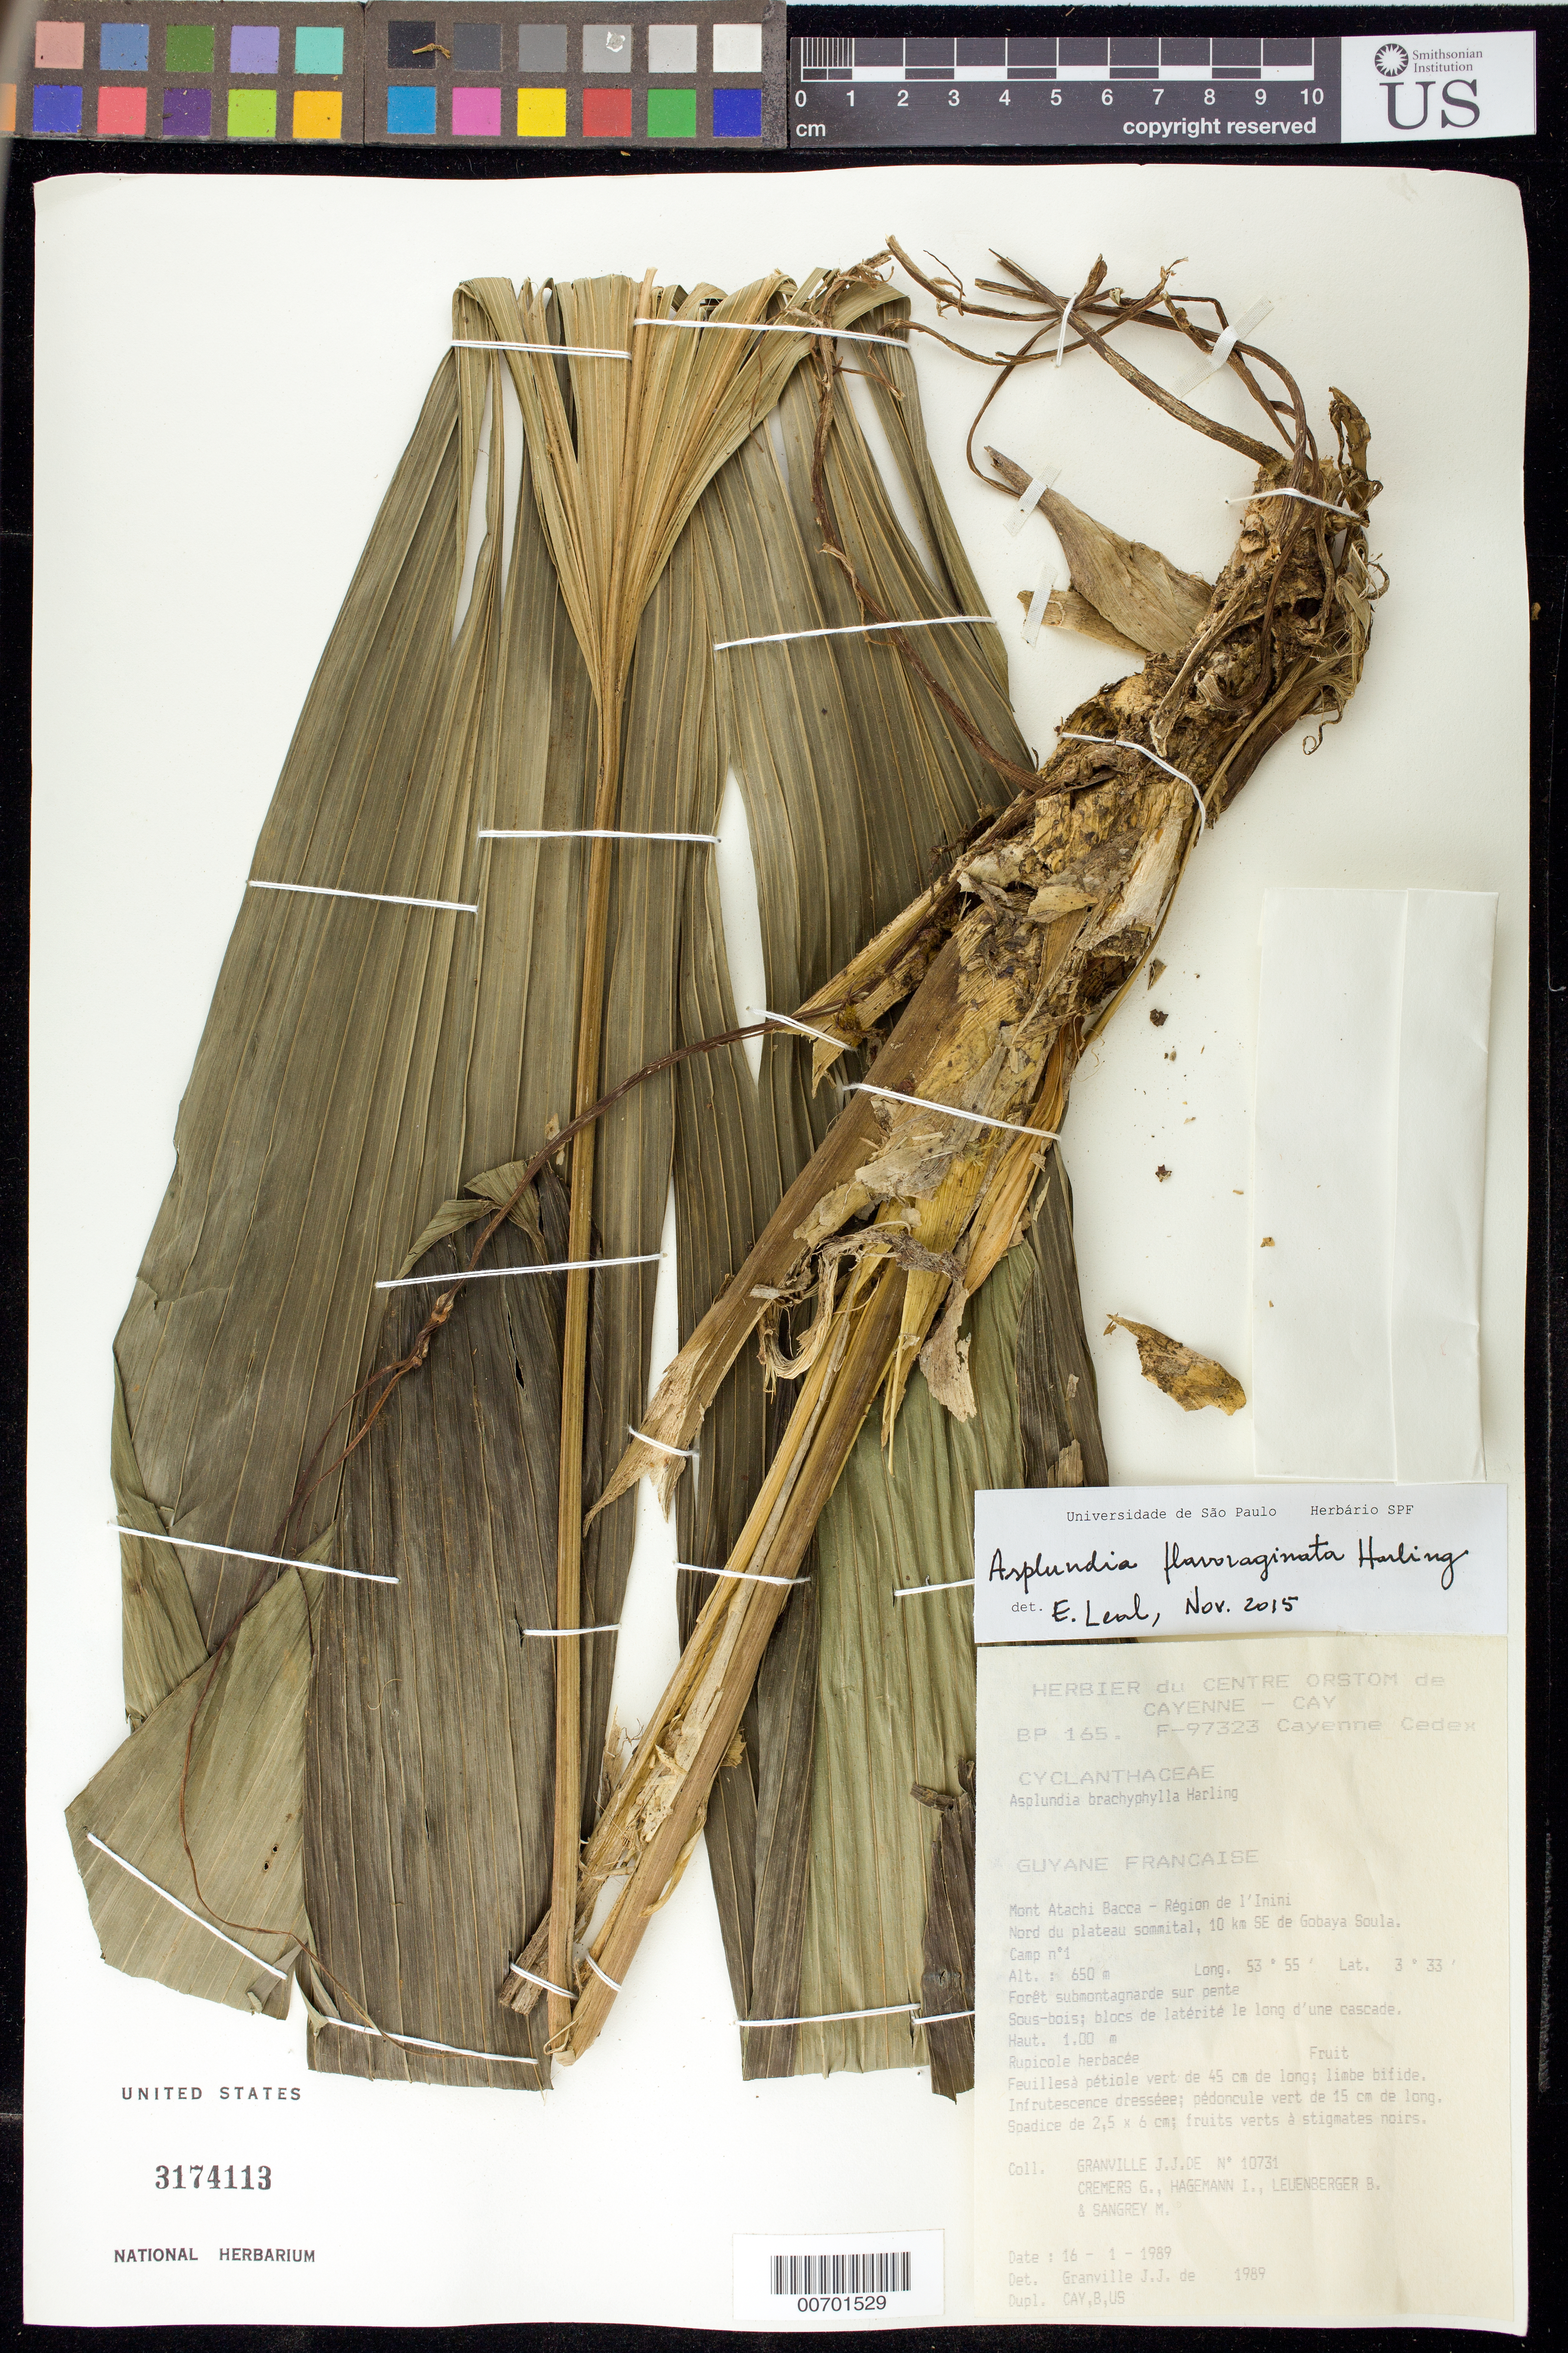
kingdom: Plantae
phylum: Tracheophyta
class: Liliopsida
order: Pandanales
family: Cyclanthaceae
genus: Asplundia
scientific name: Asplundia flavovaginata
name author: Harling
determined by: Leal, E.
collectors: J.-J. de Granville, G. Cremers, J. Hagemann, B. E. Leuenberger & M. S. Sangrey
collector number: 10731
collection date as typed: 16-Jan-89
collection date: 1989-01-16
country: French Guiana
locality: Mont Atachi Bacca, région de l'Inini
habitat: Forêt submontagnarde sur pente; Sous-bois; blocs de latérité le long d'une cascade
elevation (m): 650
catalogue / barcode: US 3174113